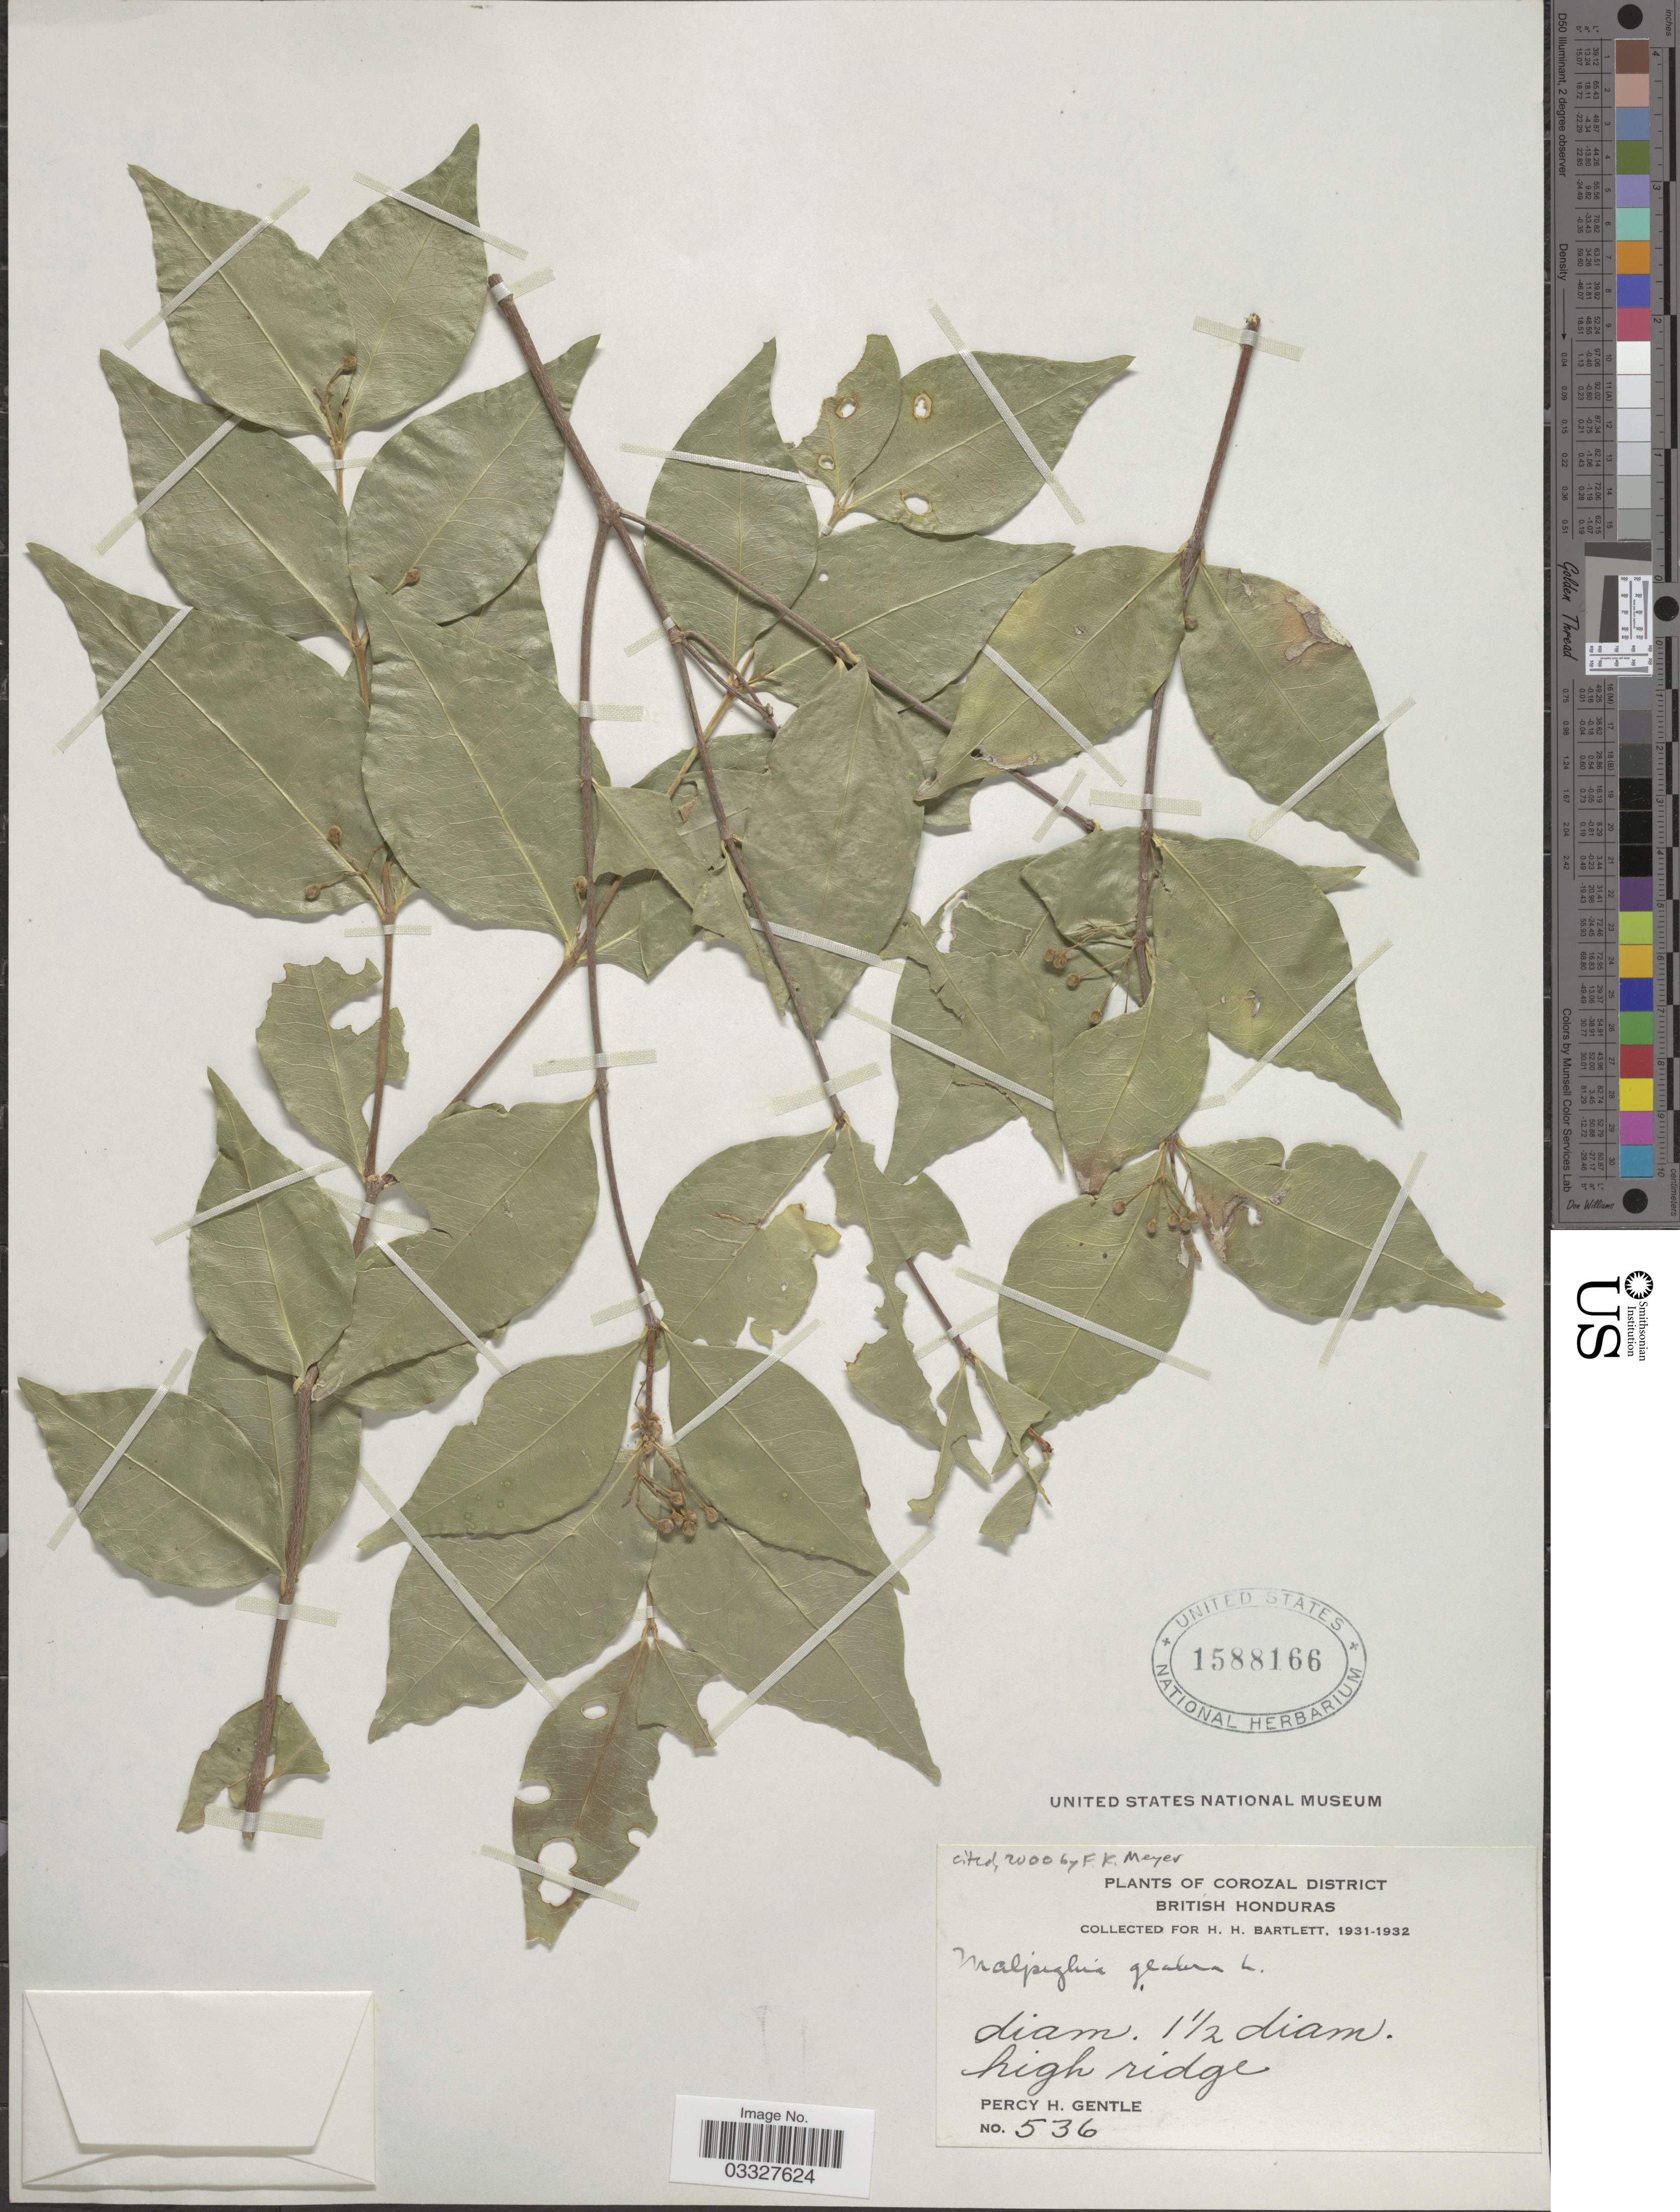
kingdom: Plantae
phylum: Tracheophyta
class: Magnoliopsida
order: Malpighiales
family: Malpighiaceae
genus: Malpighia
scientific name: Malpighia glabra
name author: L.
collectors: P. H. Gentle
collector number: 536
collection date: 1931/1932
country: Belize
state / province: Corozal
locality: Corozal District, British Honduras.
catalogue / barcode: US 1588166